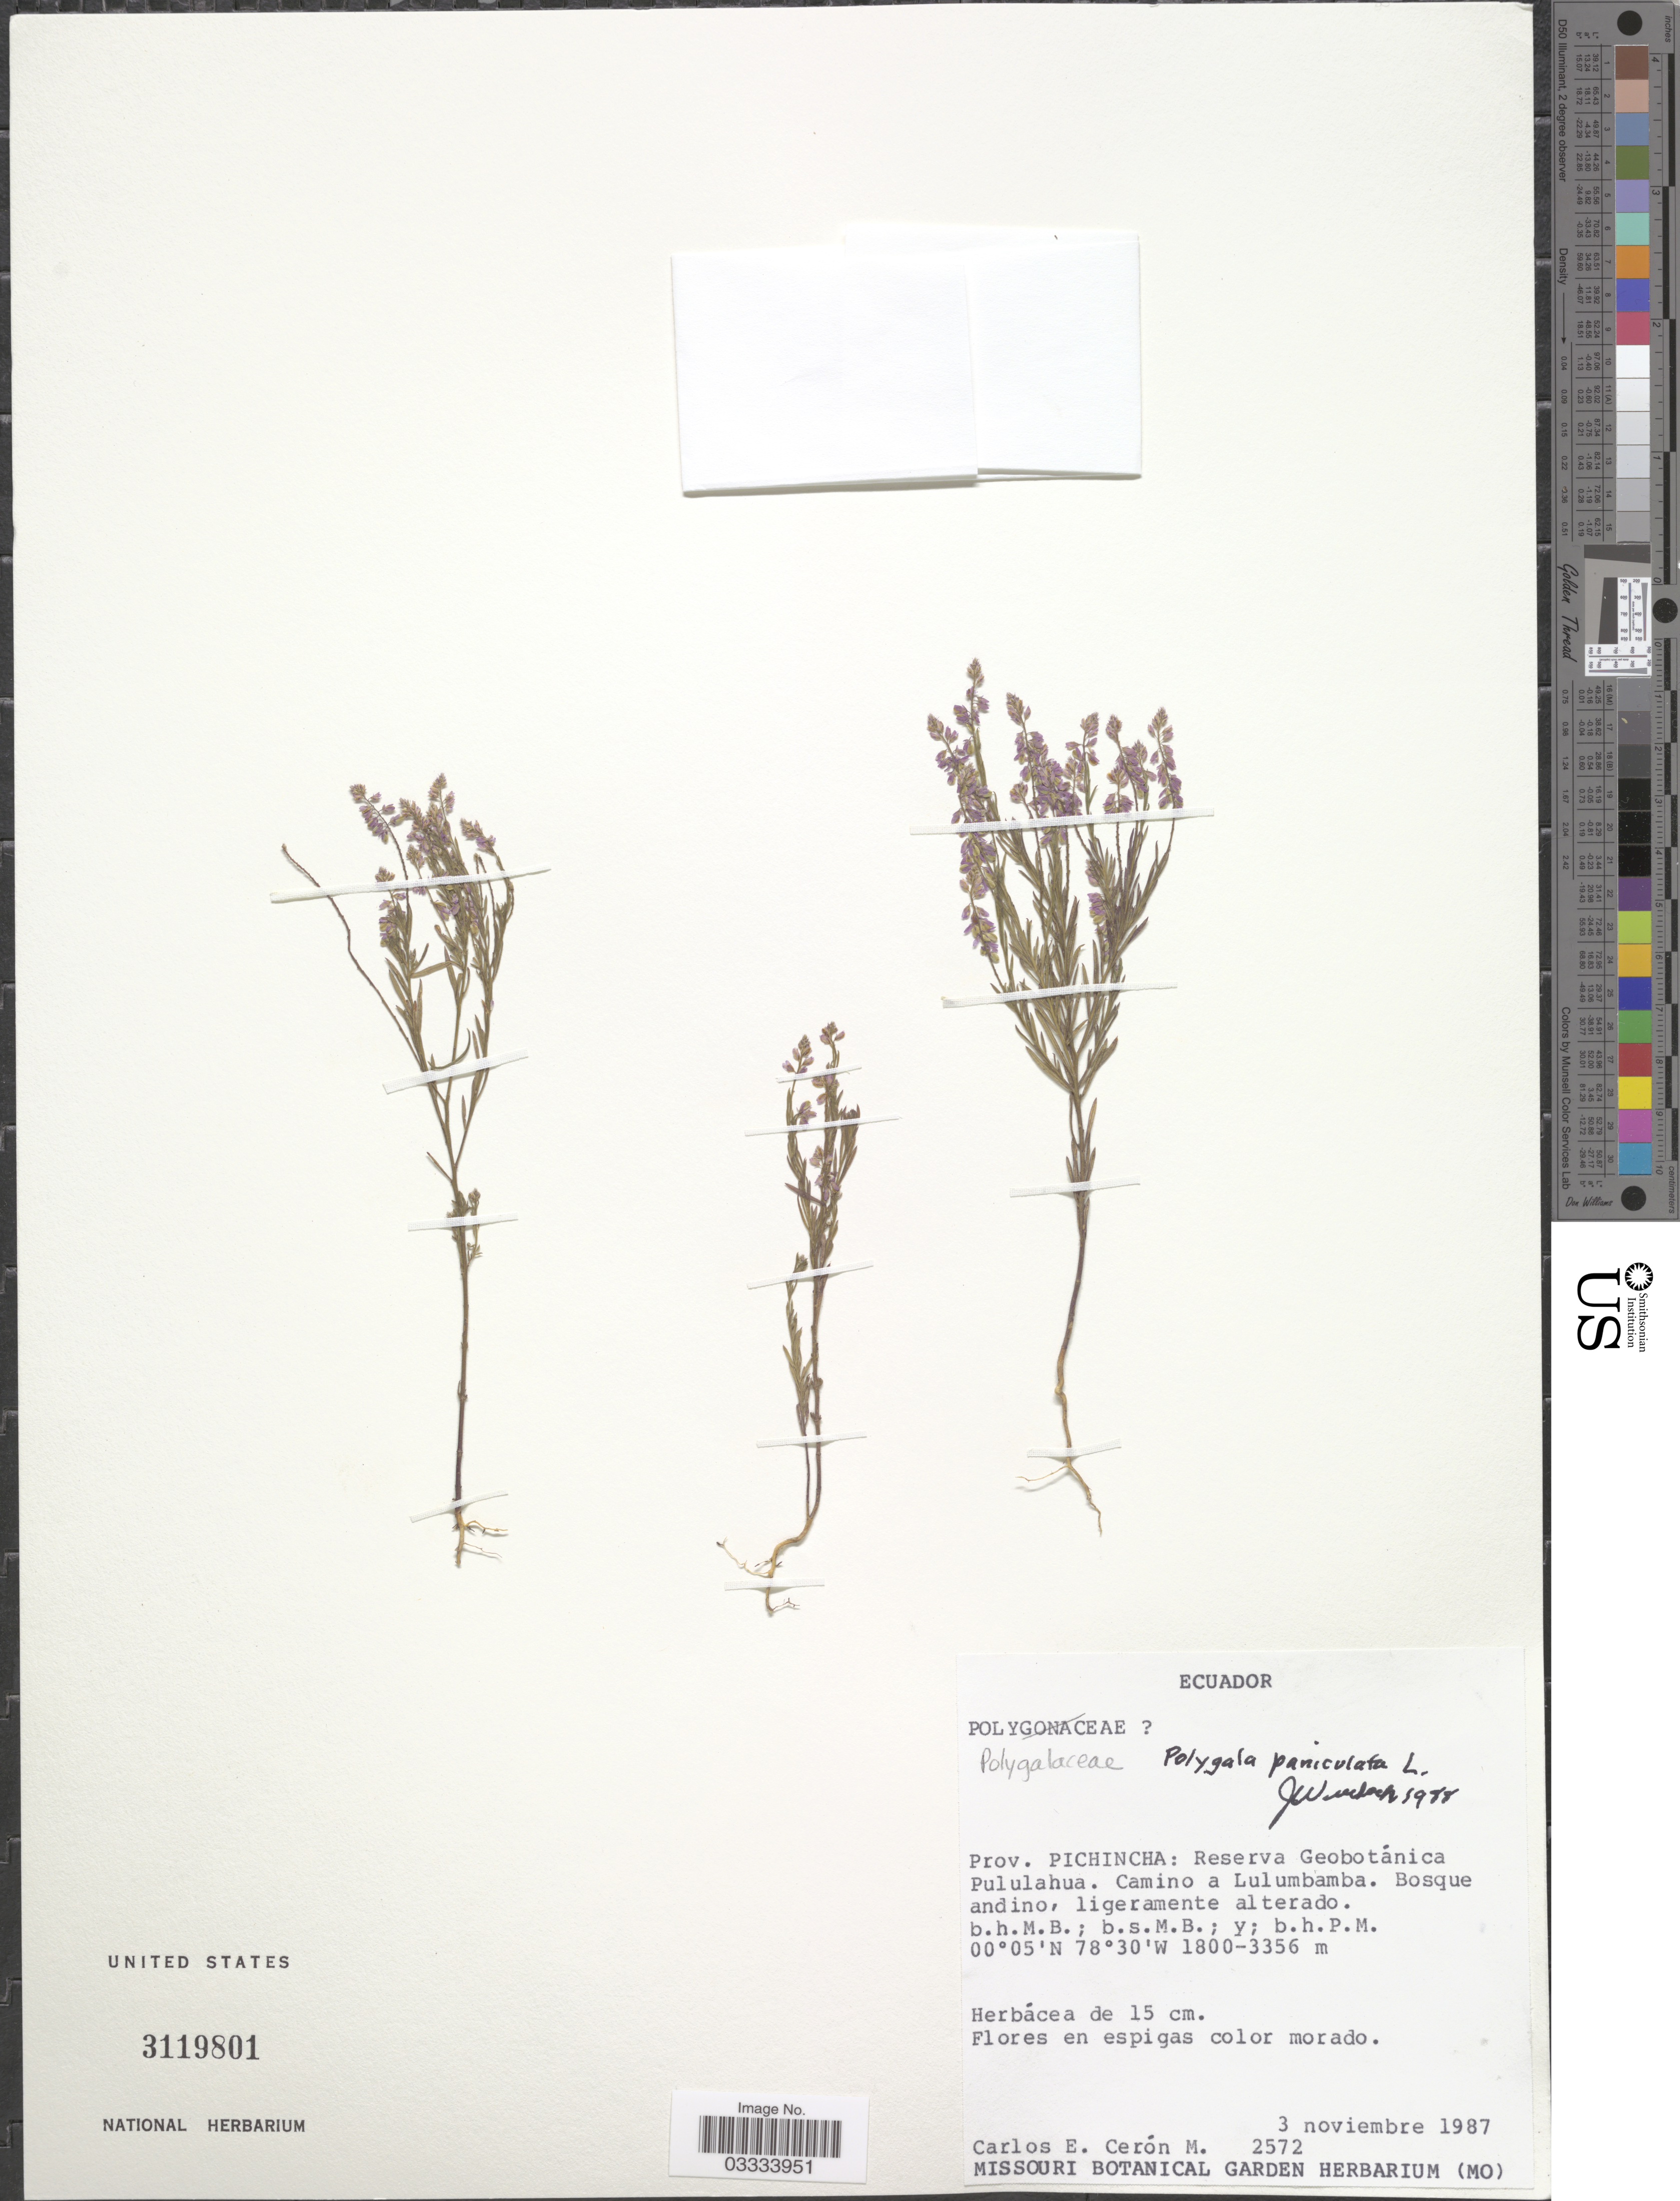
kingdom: Plantae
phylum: Tracheophyta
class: Magnoliopsida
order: Fabales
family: Polygalaceae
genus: Polygala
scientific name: Polygala paniculata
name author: L.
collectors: C. E. Cerón M.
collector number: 2572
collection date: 1987-11-03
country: Ecuador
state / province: Pichincha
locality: Reserva Geobotánica Pululahua. Camino a Lulumbamba.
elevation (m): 1800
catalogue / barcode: US 3119801